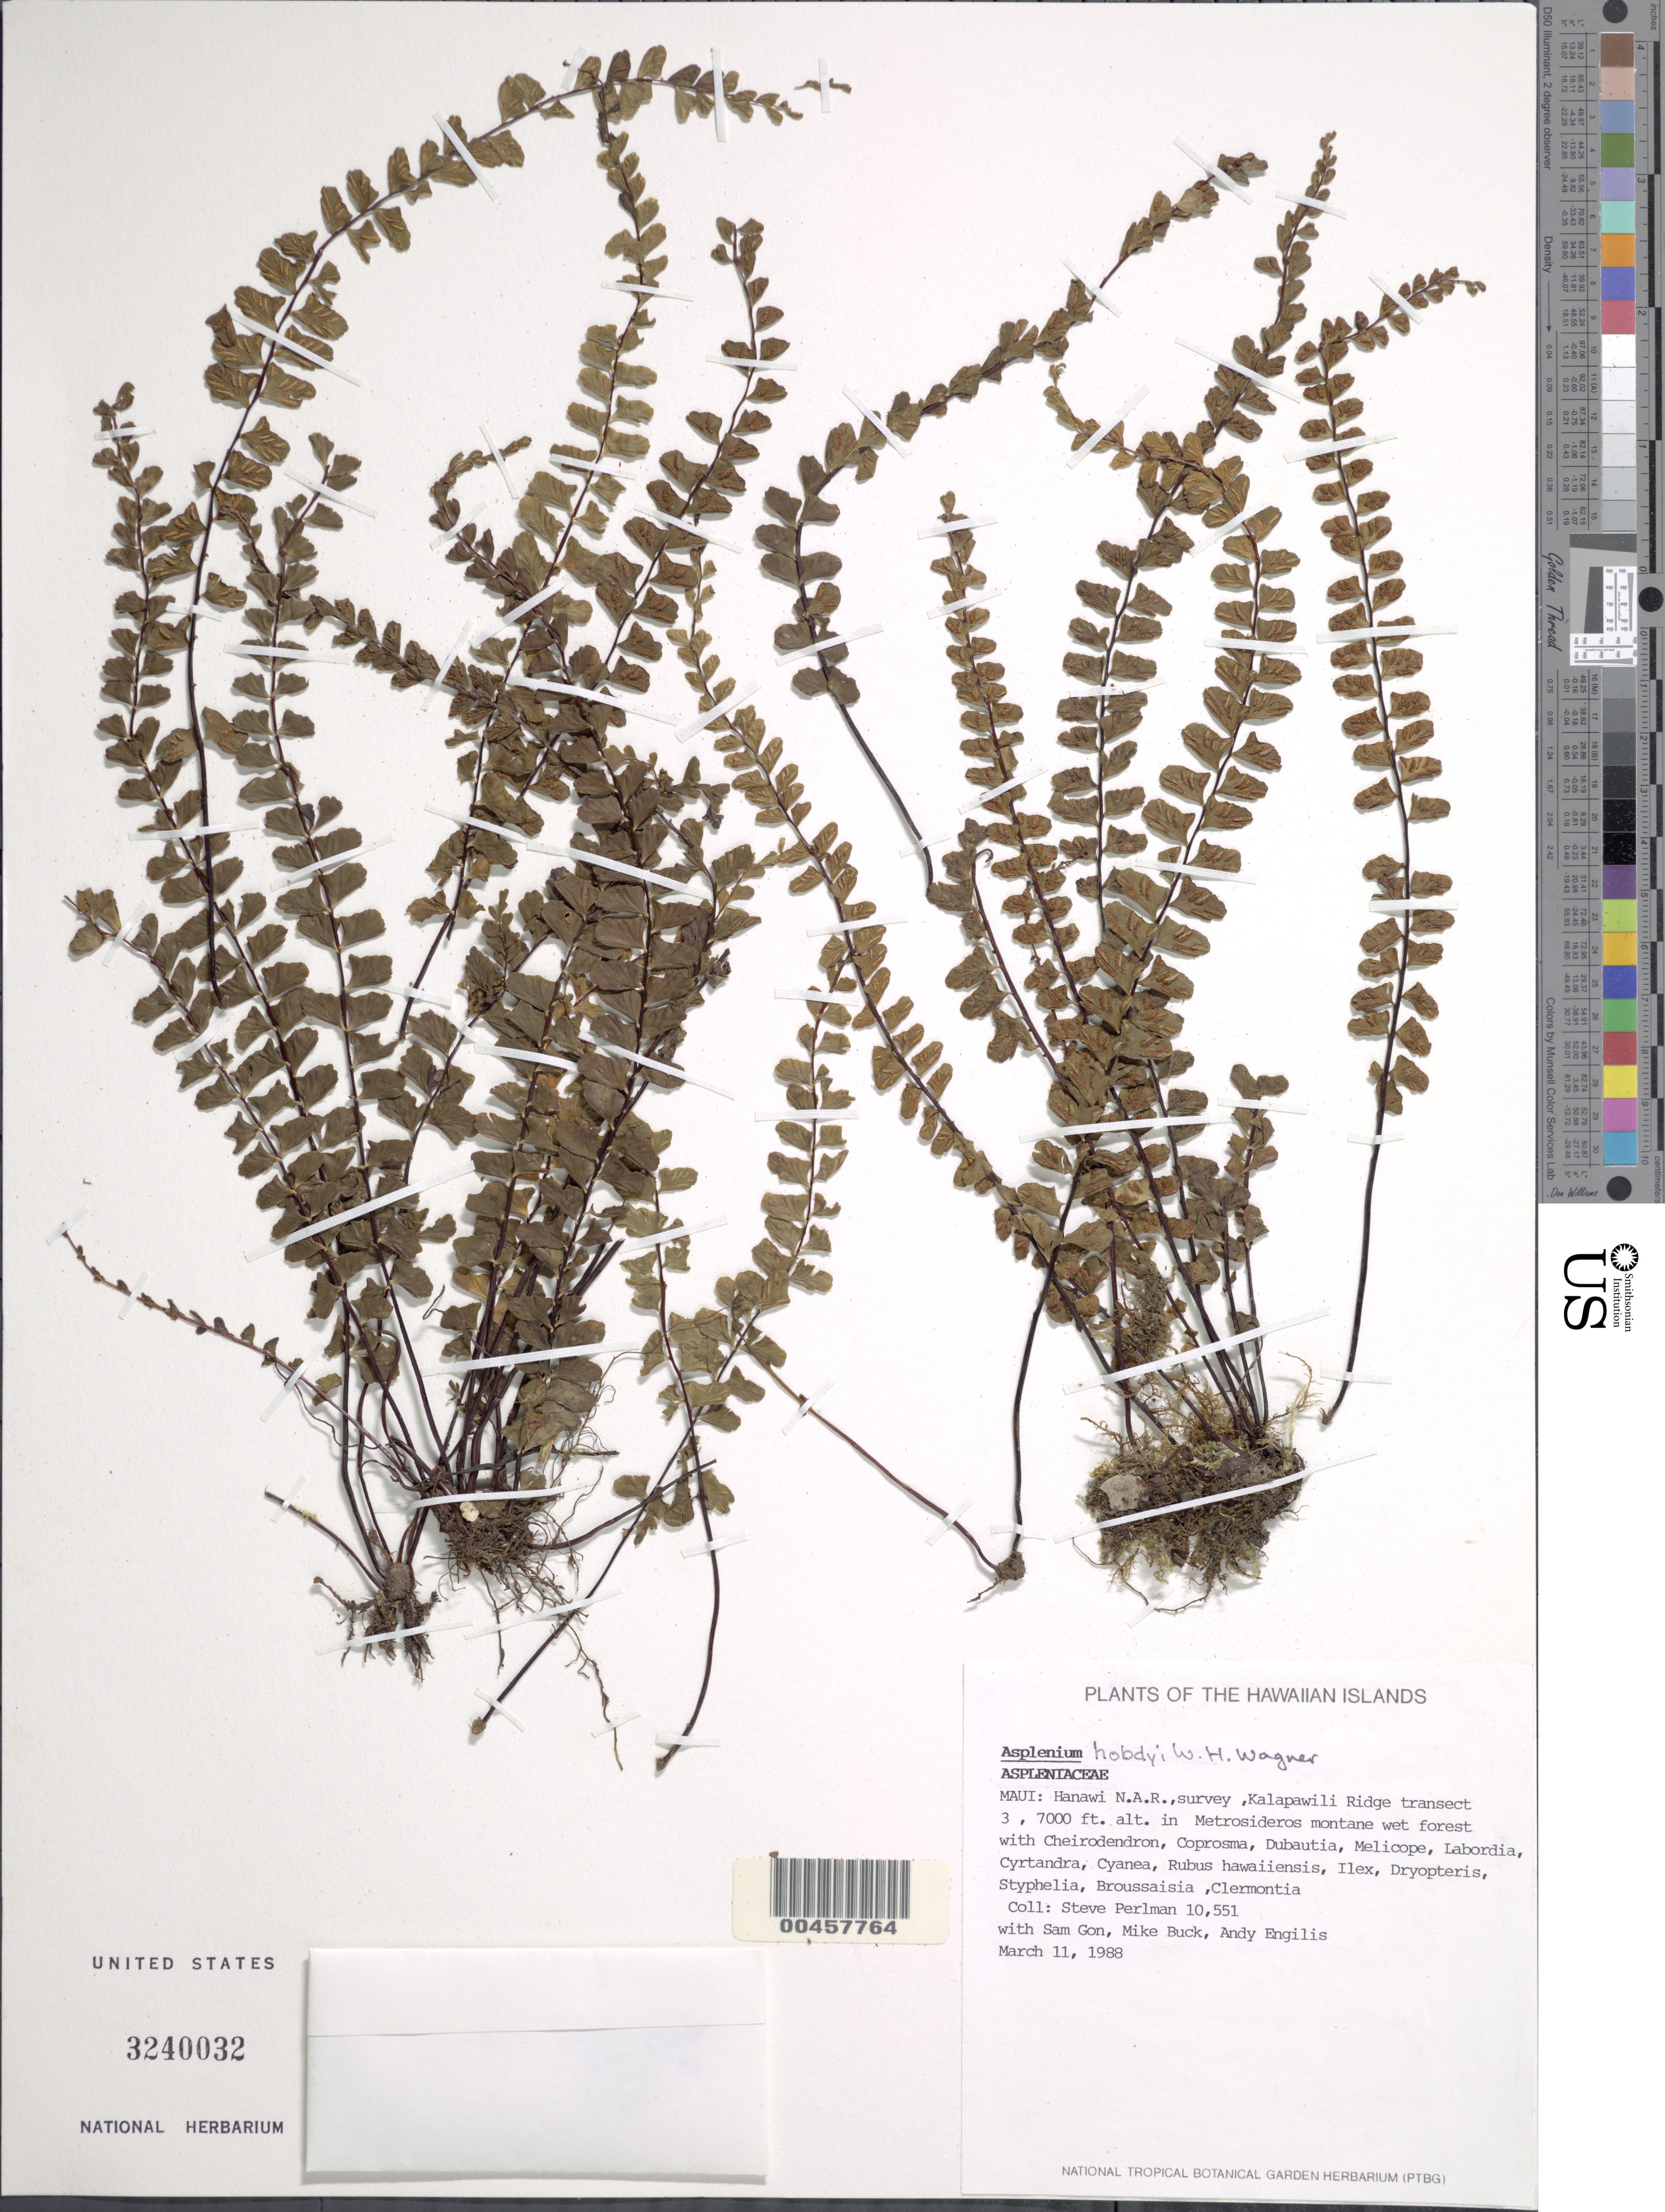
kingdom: Plantae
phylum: Tracheophyta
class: Polypodiopsida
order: Polypodiales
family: Aspleniaceae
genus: Asplenium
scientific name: Asplenium hobdyi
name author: W.H. Wagner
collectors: S. P. Perlman, S. Gon, M. Buck & A. Engilis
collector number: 10551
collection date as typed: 11 Mar 1988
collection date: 1988-03-11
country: United States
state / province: Hawaii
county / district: Maui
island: Maui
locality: Maui: Hanawa N.A.R. survey, Kalapawili Ridge transect 3,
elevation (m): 2134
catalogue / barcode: US 3240032